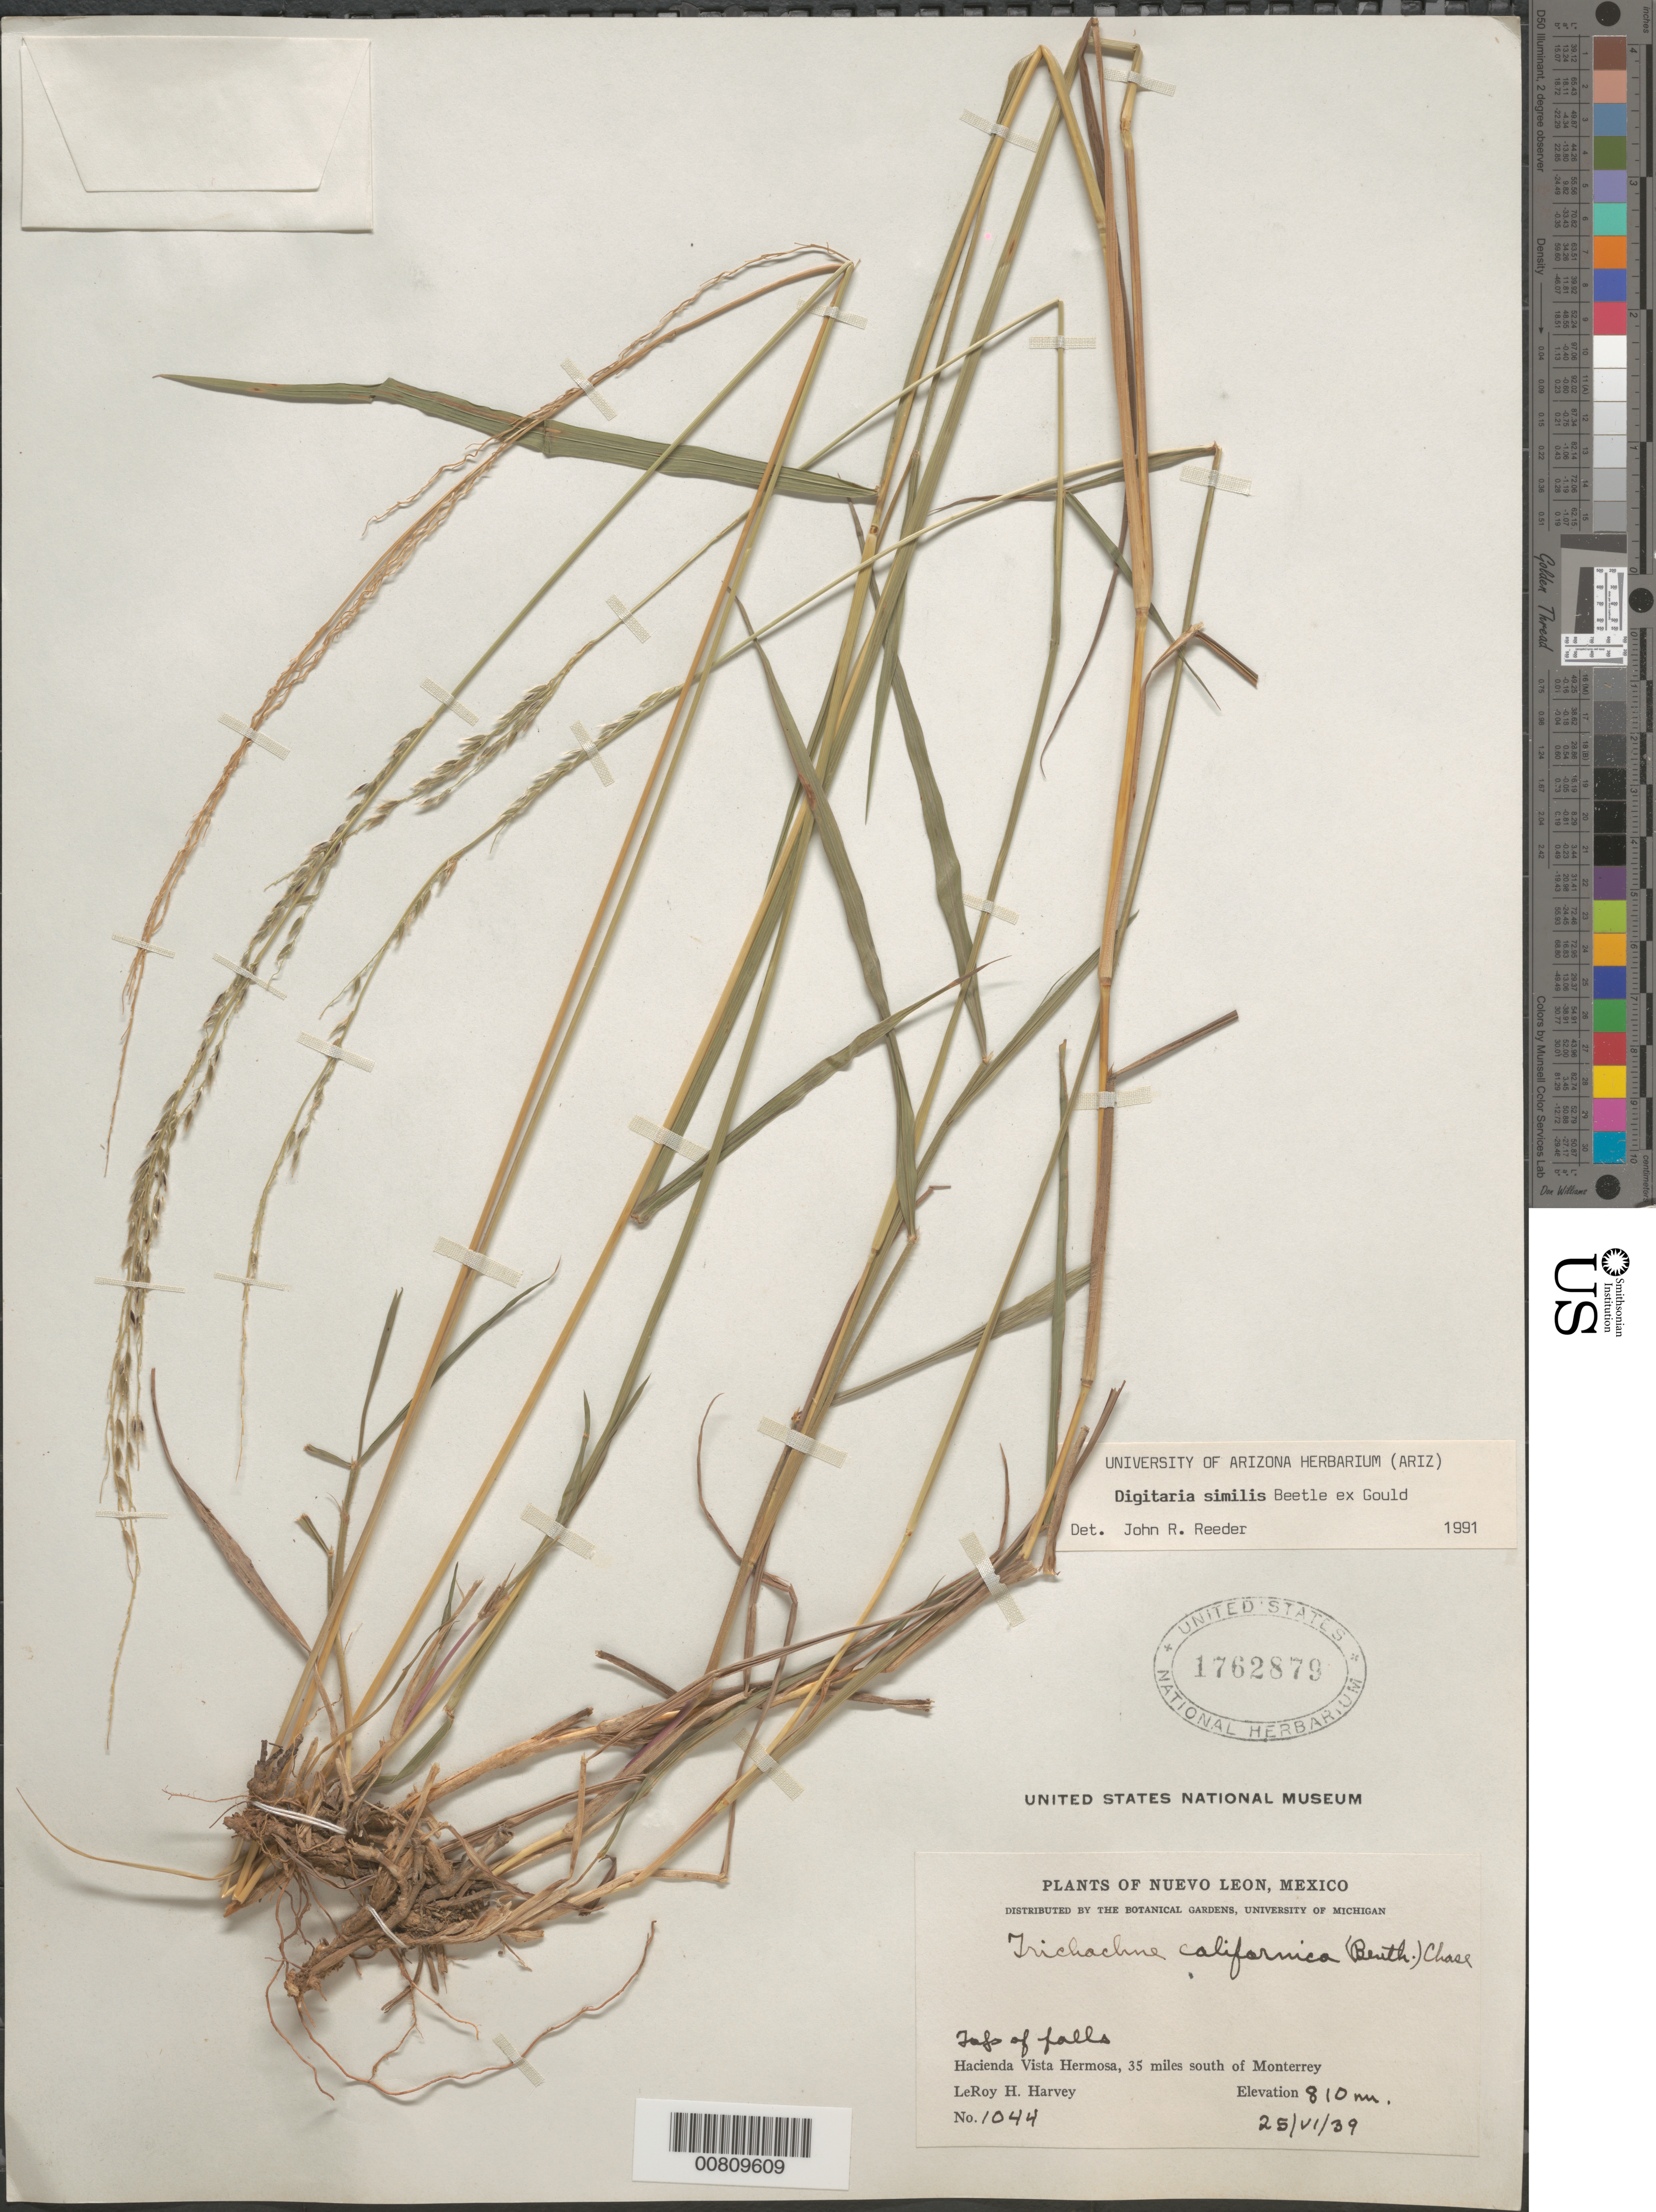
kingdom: Plantae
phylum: Tracheophyta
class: Liliopsida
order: Poales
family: Poaceae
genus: Digitaria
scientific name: Digitaria similis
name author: Beetle ex Gould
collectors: L. H. Harvey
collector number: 1044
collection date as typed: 25 Jun 1939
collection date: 1939-06-25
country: Mexico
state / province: Nuevo León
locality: Base of Falls, Hacienda Vista Hermosa, 35 mi S of Monterrey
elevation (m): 730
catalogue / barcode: US 1762879